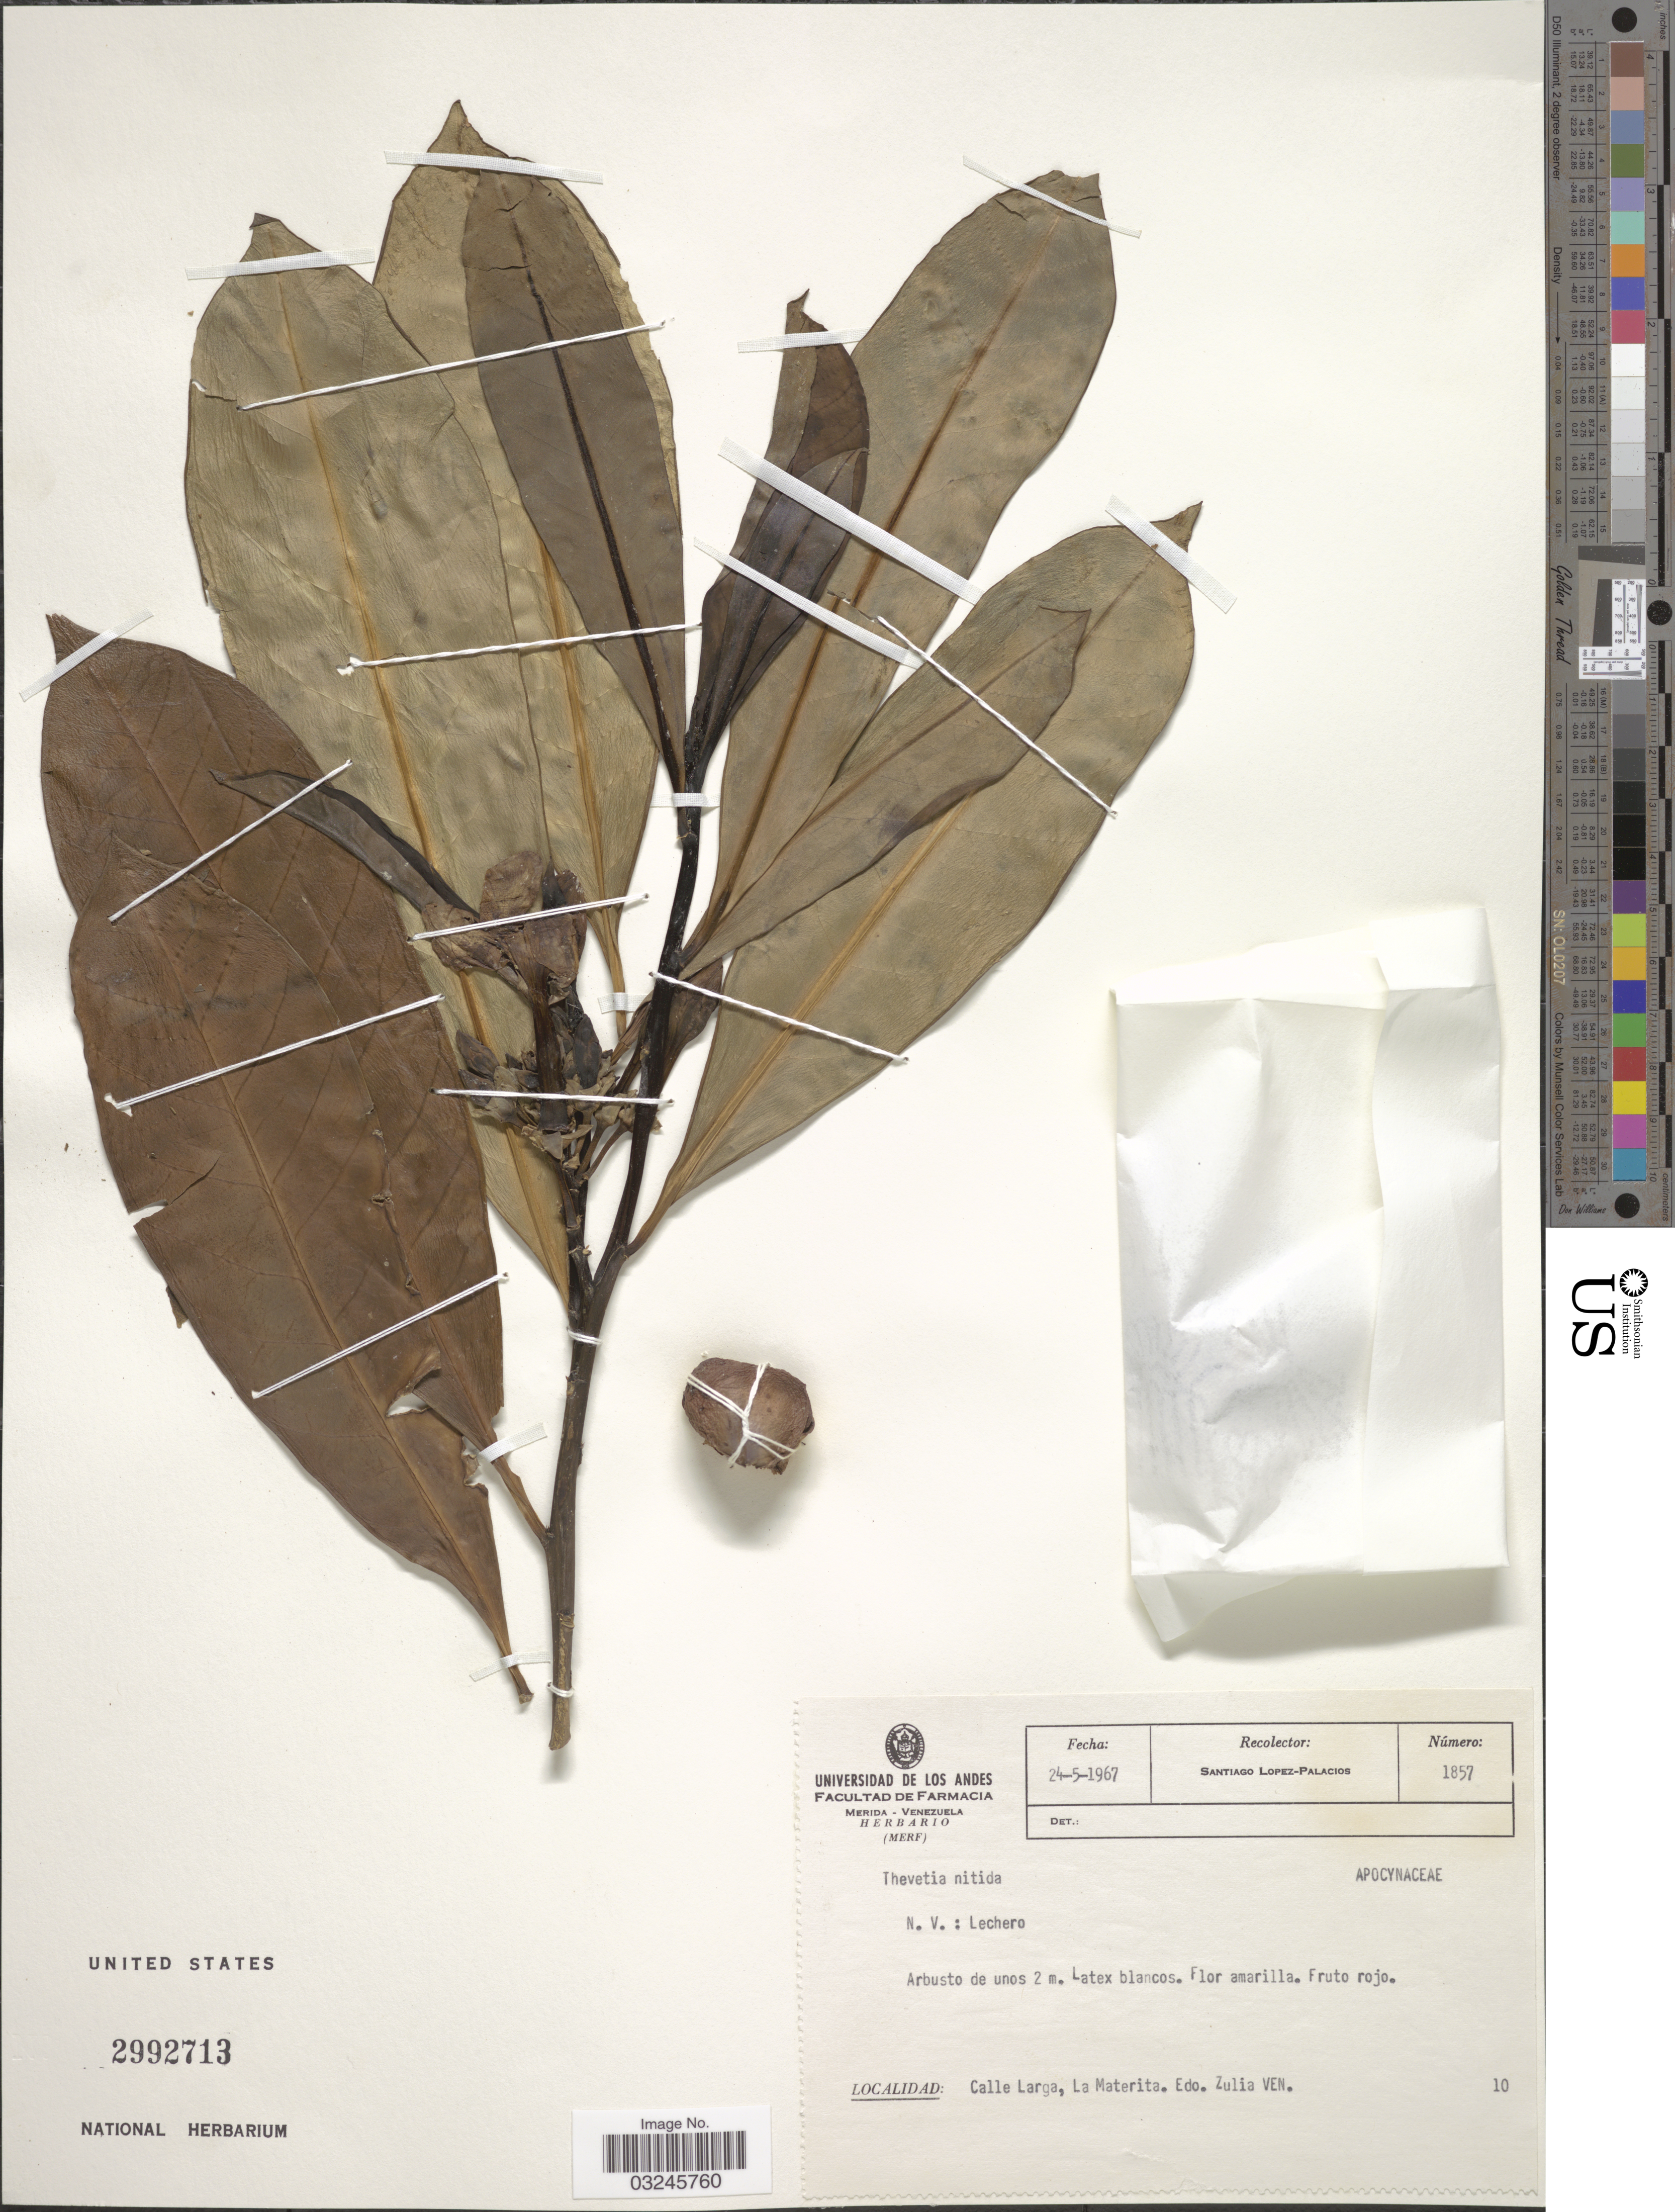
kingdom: Plantae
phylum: Tracheophyta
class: Magnoliopsida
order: Gentianales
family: Apocynaceae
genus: Thevetia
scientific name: Thevetia nitida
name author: (Kunth) A. DC.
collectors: S. López-Palacios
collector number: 1857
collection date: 1967-05-24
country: Venezuela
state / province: Zulia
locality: Calle Larga, La Materita, Edo. Zulia.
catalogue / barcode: US 2992713